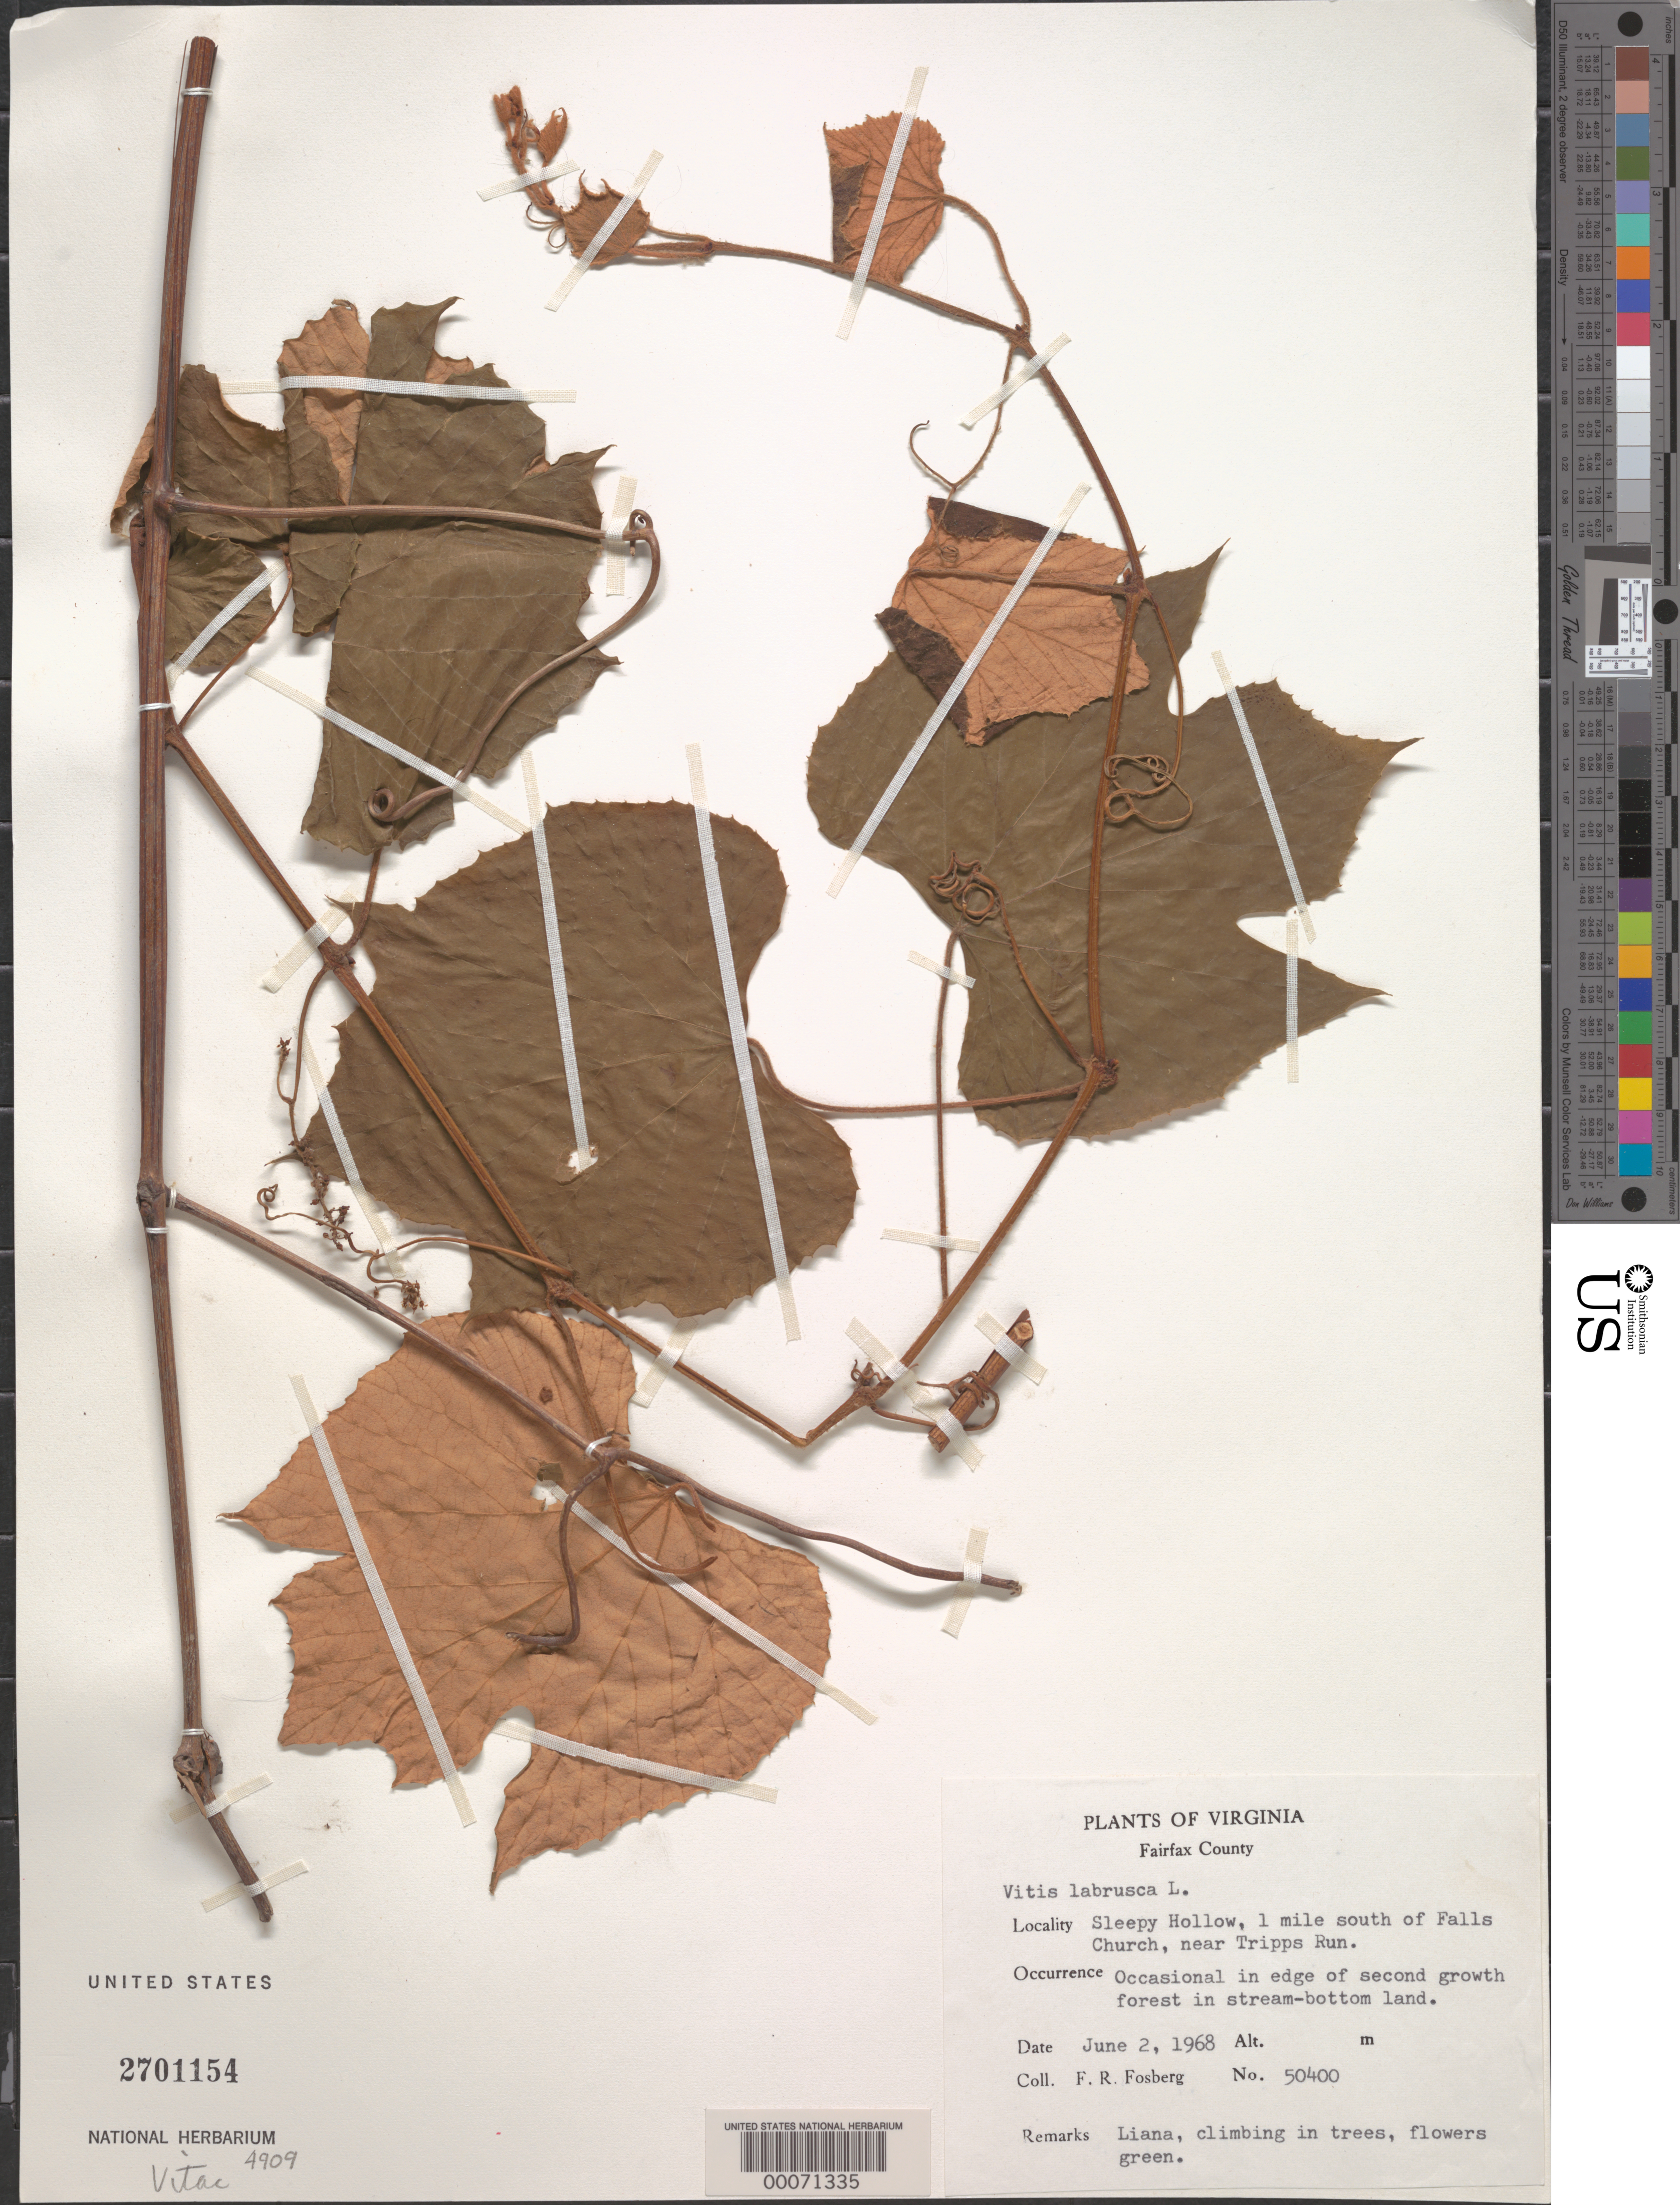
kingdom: Plantae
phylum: Tracheophyta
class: Magnoliopsida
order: Vitales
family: Vitaceae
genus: Vitis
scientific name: Vitis labrusca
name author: L.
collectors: F. R. Fosberg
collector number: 50400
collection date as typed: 02 Jun 1968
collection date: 1968-06-02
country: United States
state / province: Virginia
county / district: Fairfax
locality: Sleepy Hollow, south of Falls Church, Tripps Run vicinity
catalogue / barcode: US 2701154